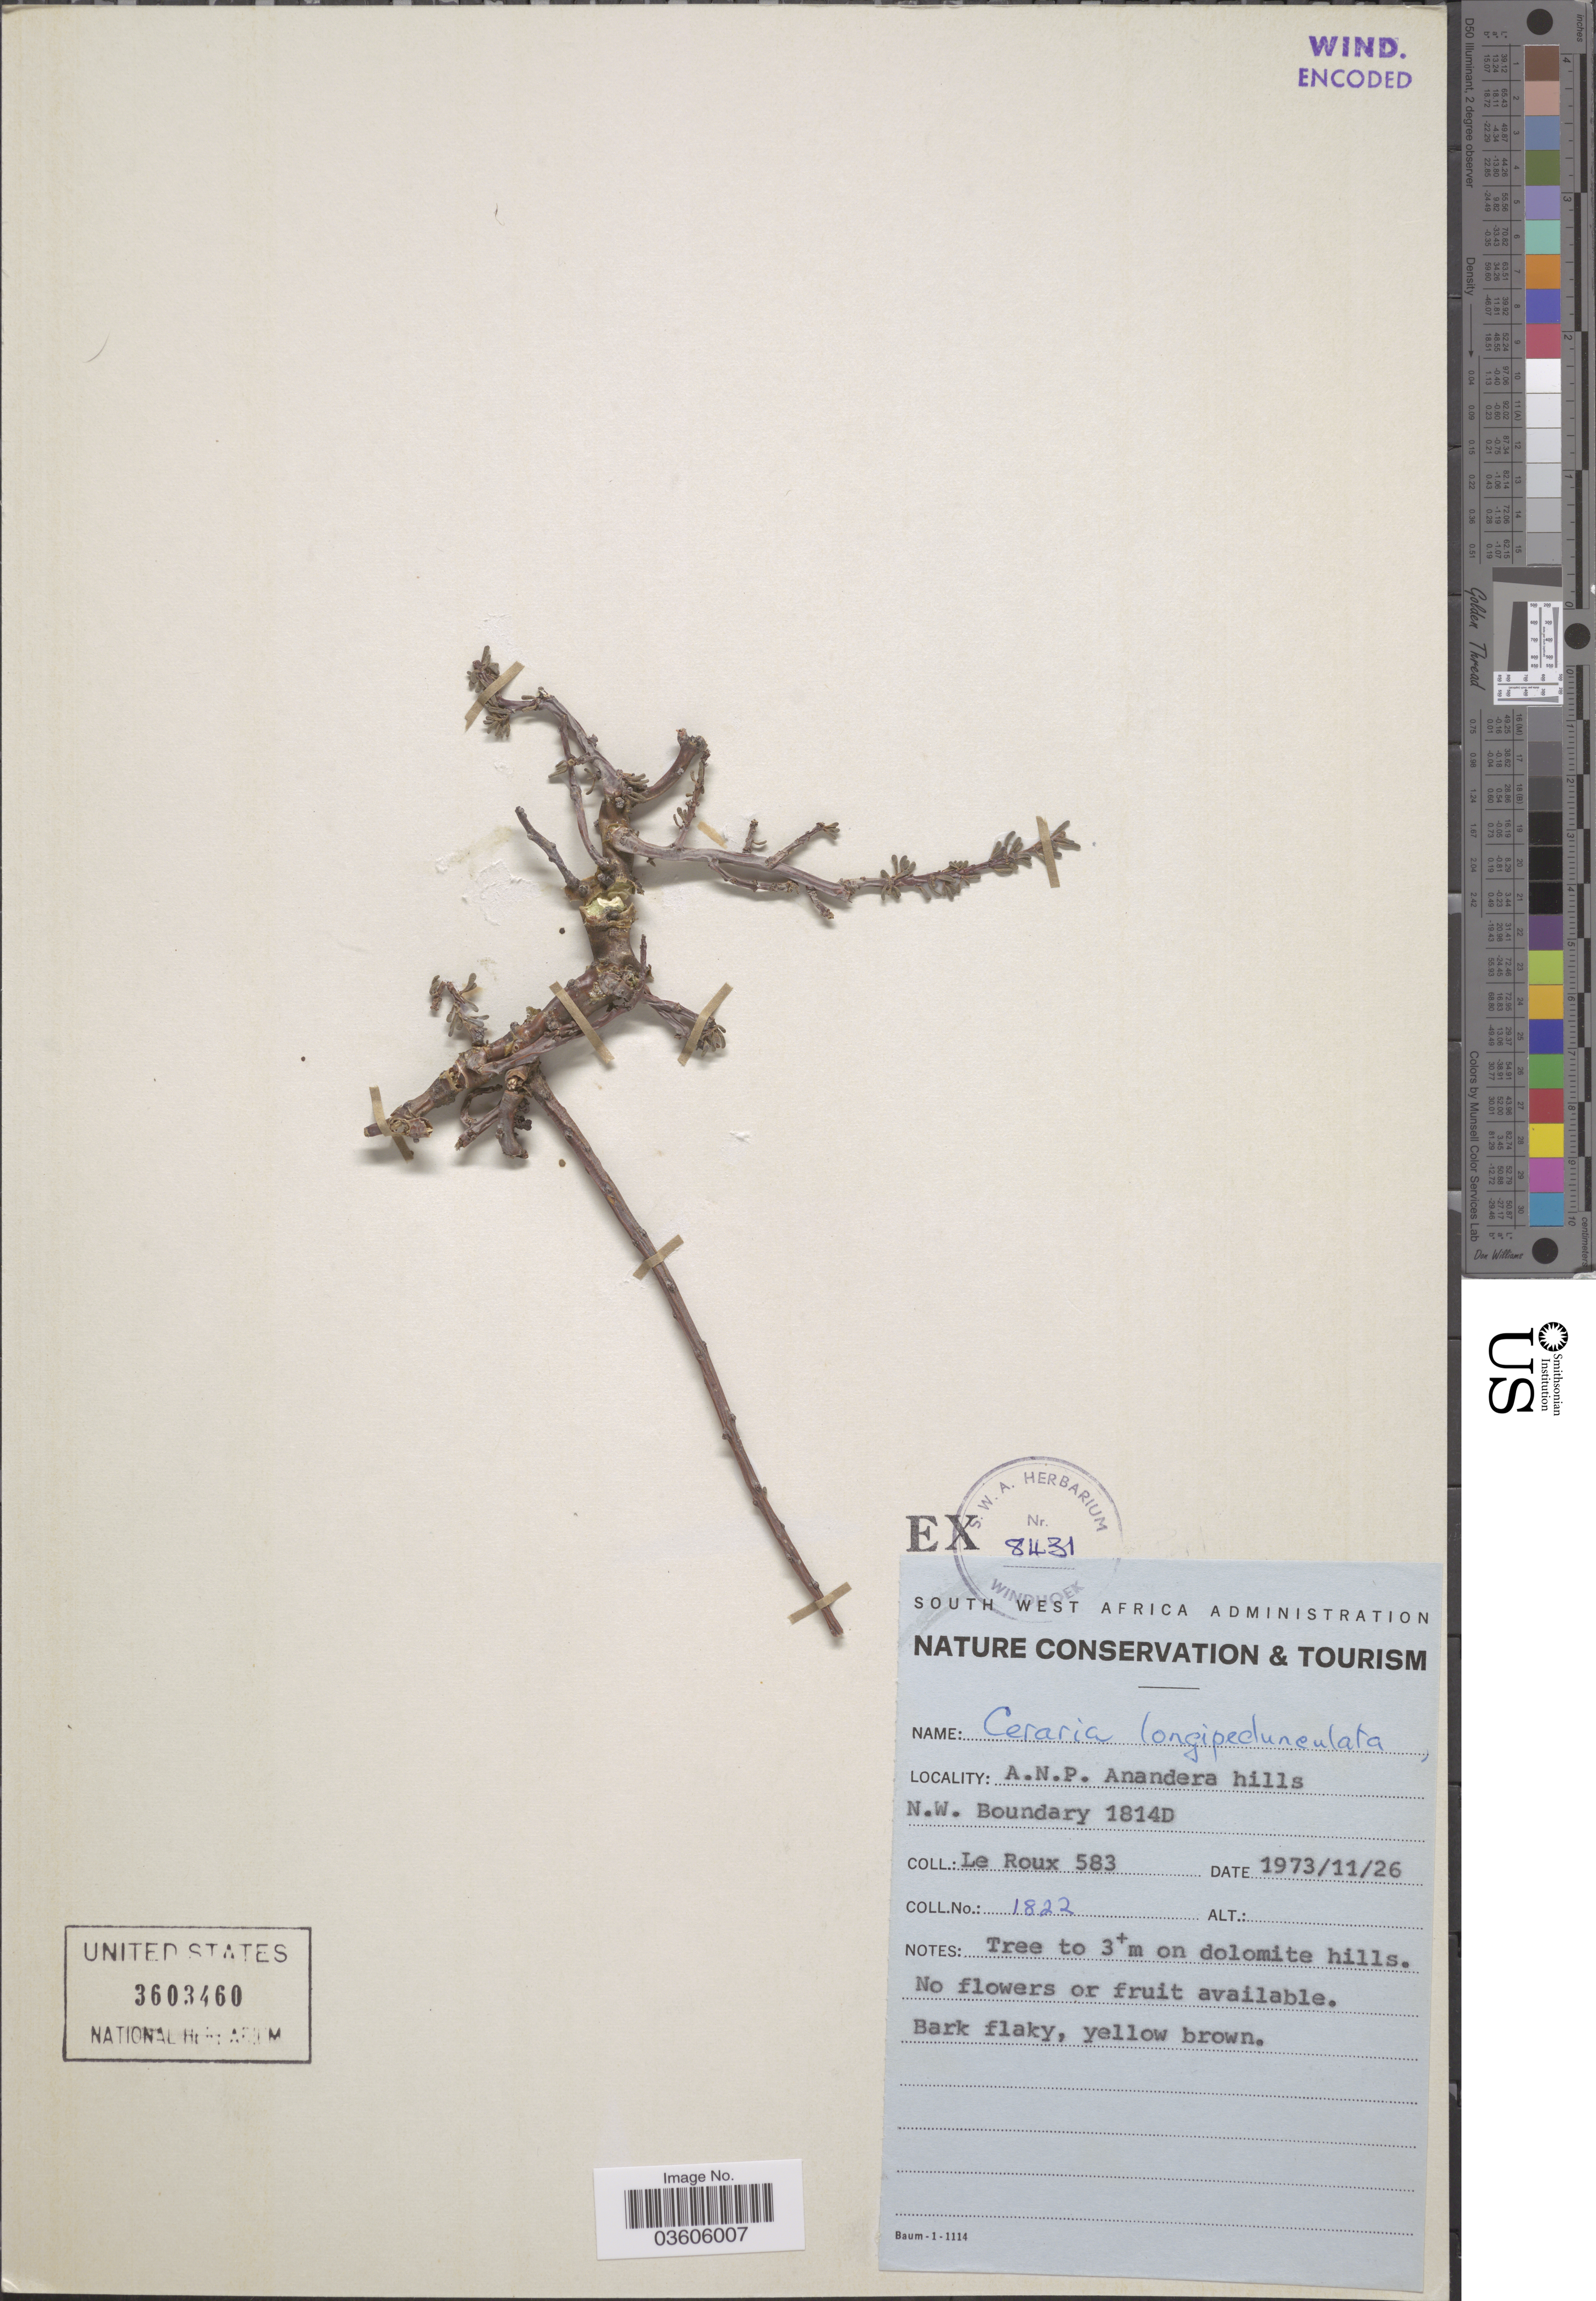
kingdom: Plantae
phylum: Tracheophyta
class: Magnoliopsida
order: Caryophyllales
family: Didiereaceae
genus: Ceraria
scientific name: Ceraria longipedunculata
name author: Merxm. & Podlech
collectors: -. le Roux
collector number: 583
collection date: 1973-11-26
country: Namibia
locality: South West Africa. A.N.P. Anandera hills N.W. Boundary 1814D.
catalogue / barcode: US 3603460